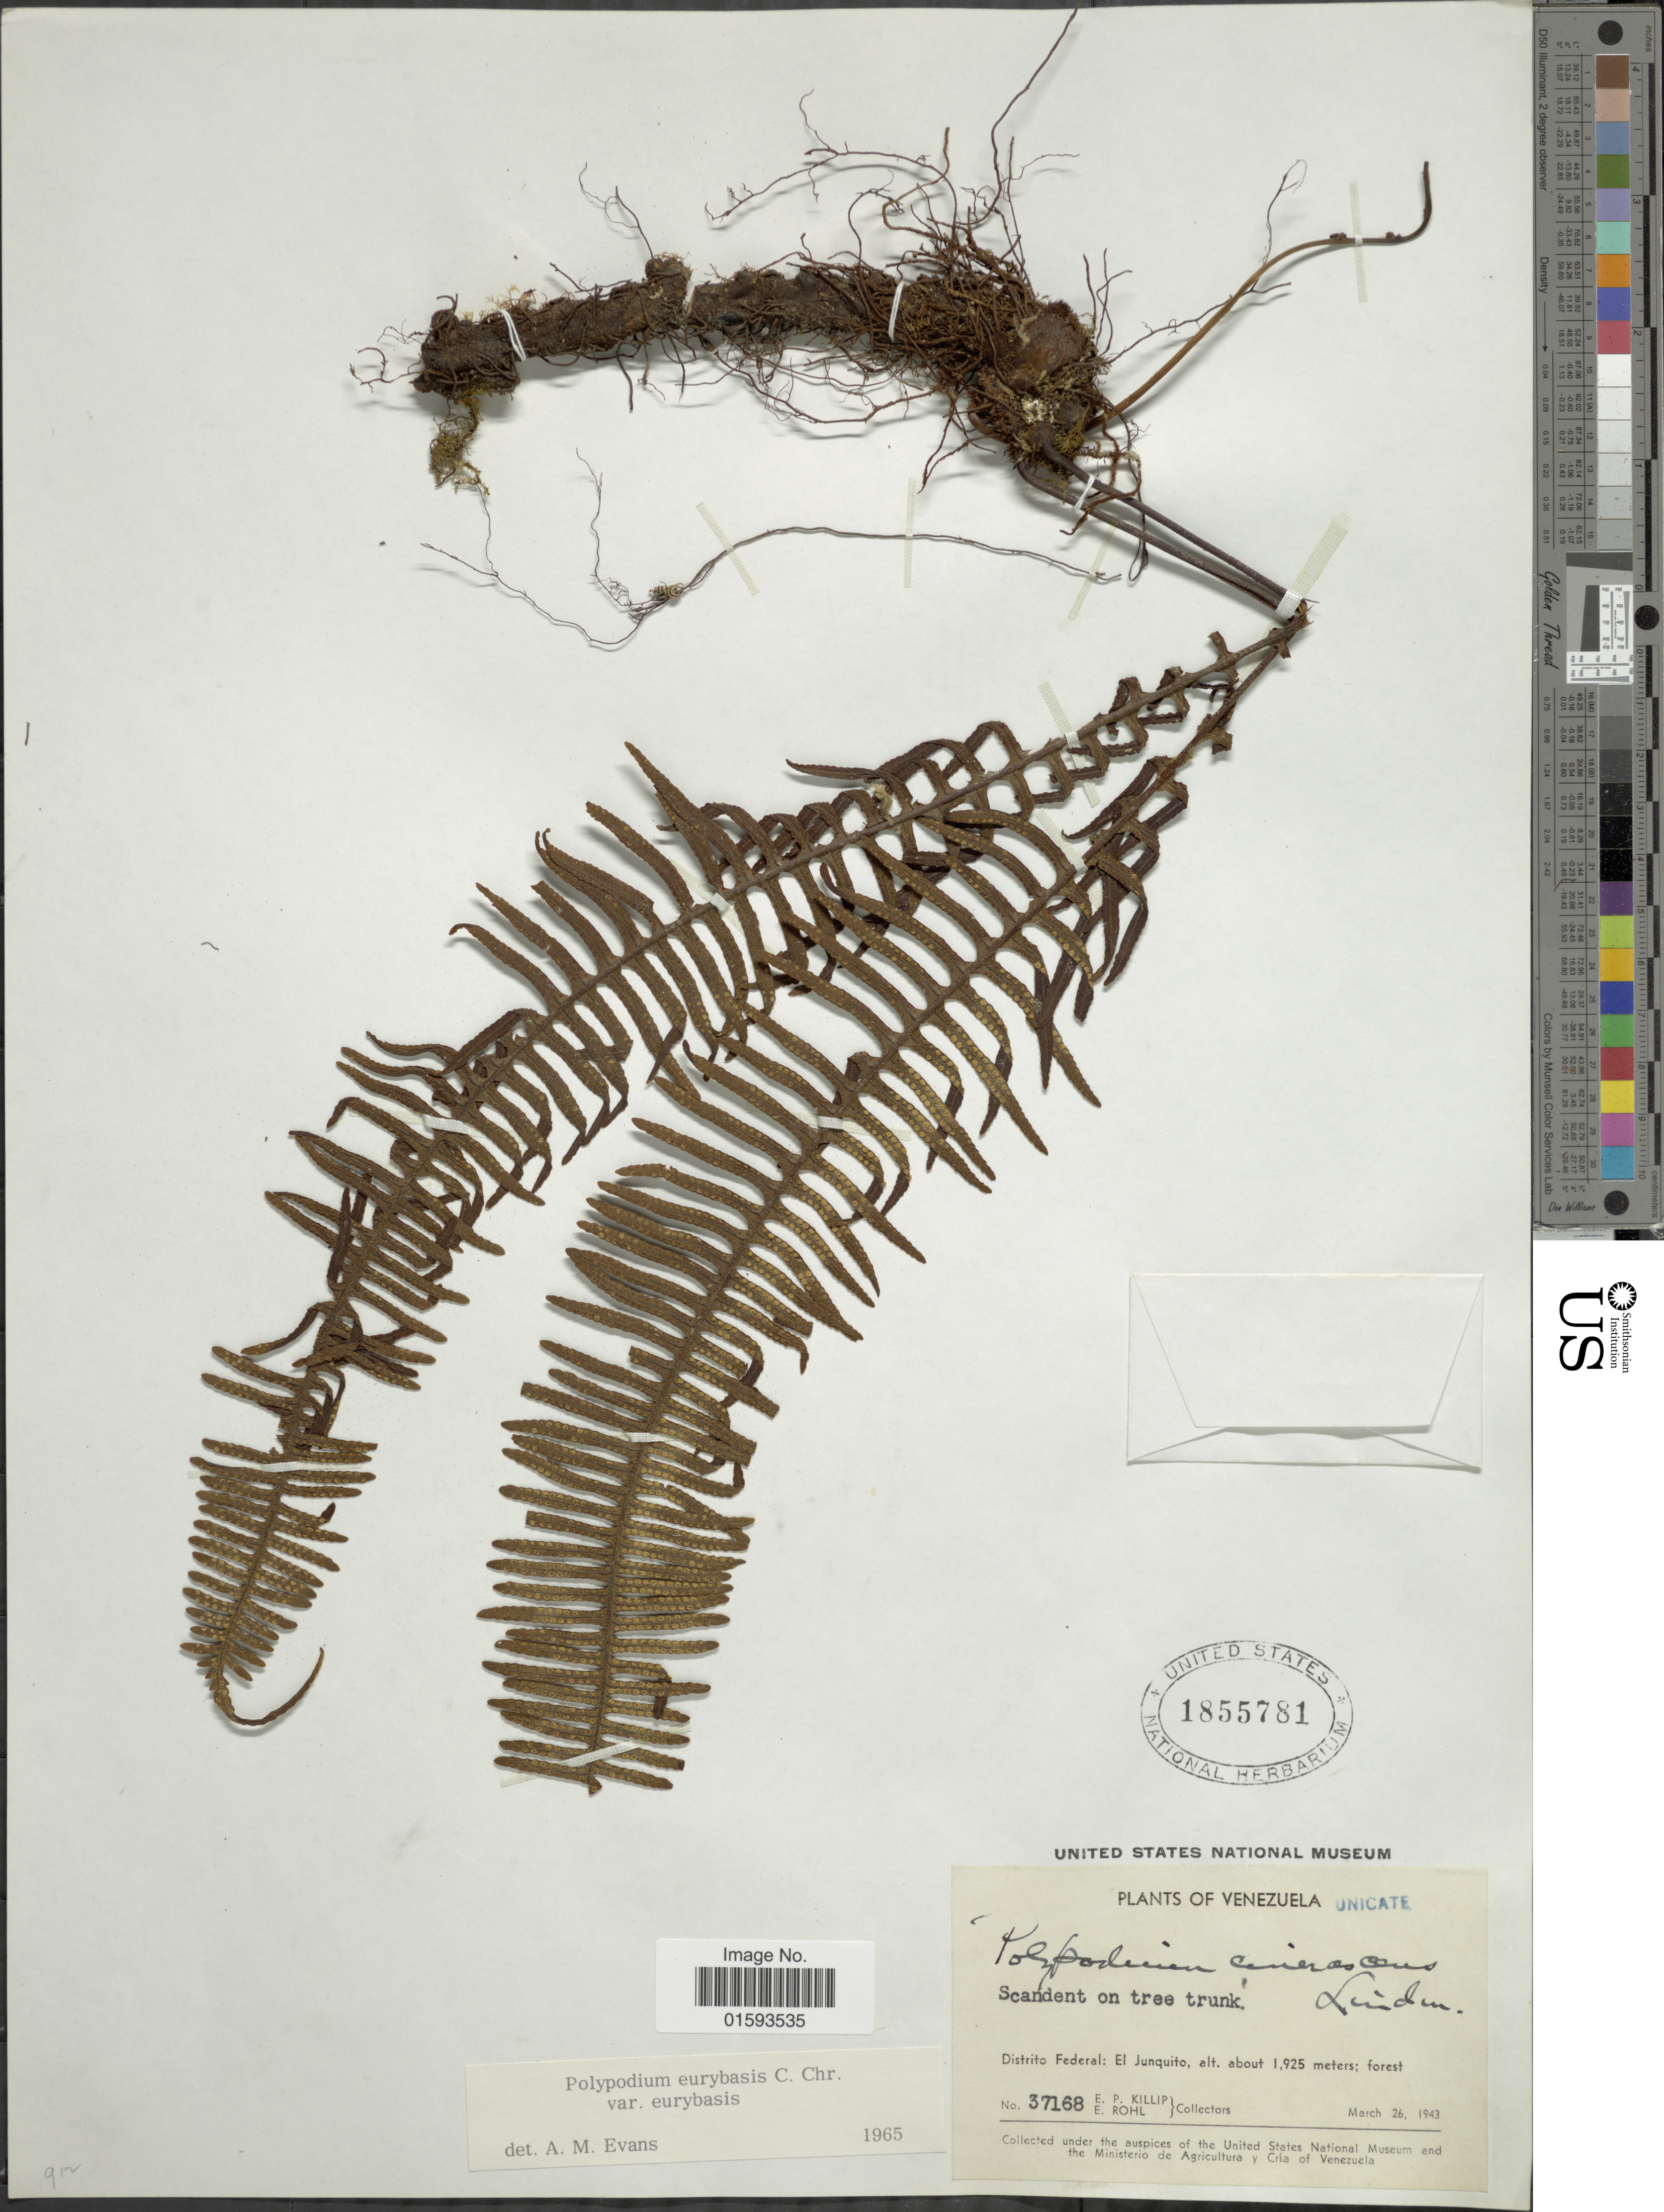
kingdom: Plantae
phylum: Tracheophyta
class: Polypodiopsida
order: Polypodiales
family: Polypodiaceae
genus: Pecluma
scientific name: Pecluma eurybasis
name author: (C. Chr.) M.G. Price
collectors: E. P. Killip & E. Röhl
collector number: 37168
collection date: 1943-03-26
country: Venezuela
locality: Distrito Federal: El Junquito; forest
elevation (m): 1925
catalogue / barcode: US 1855781